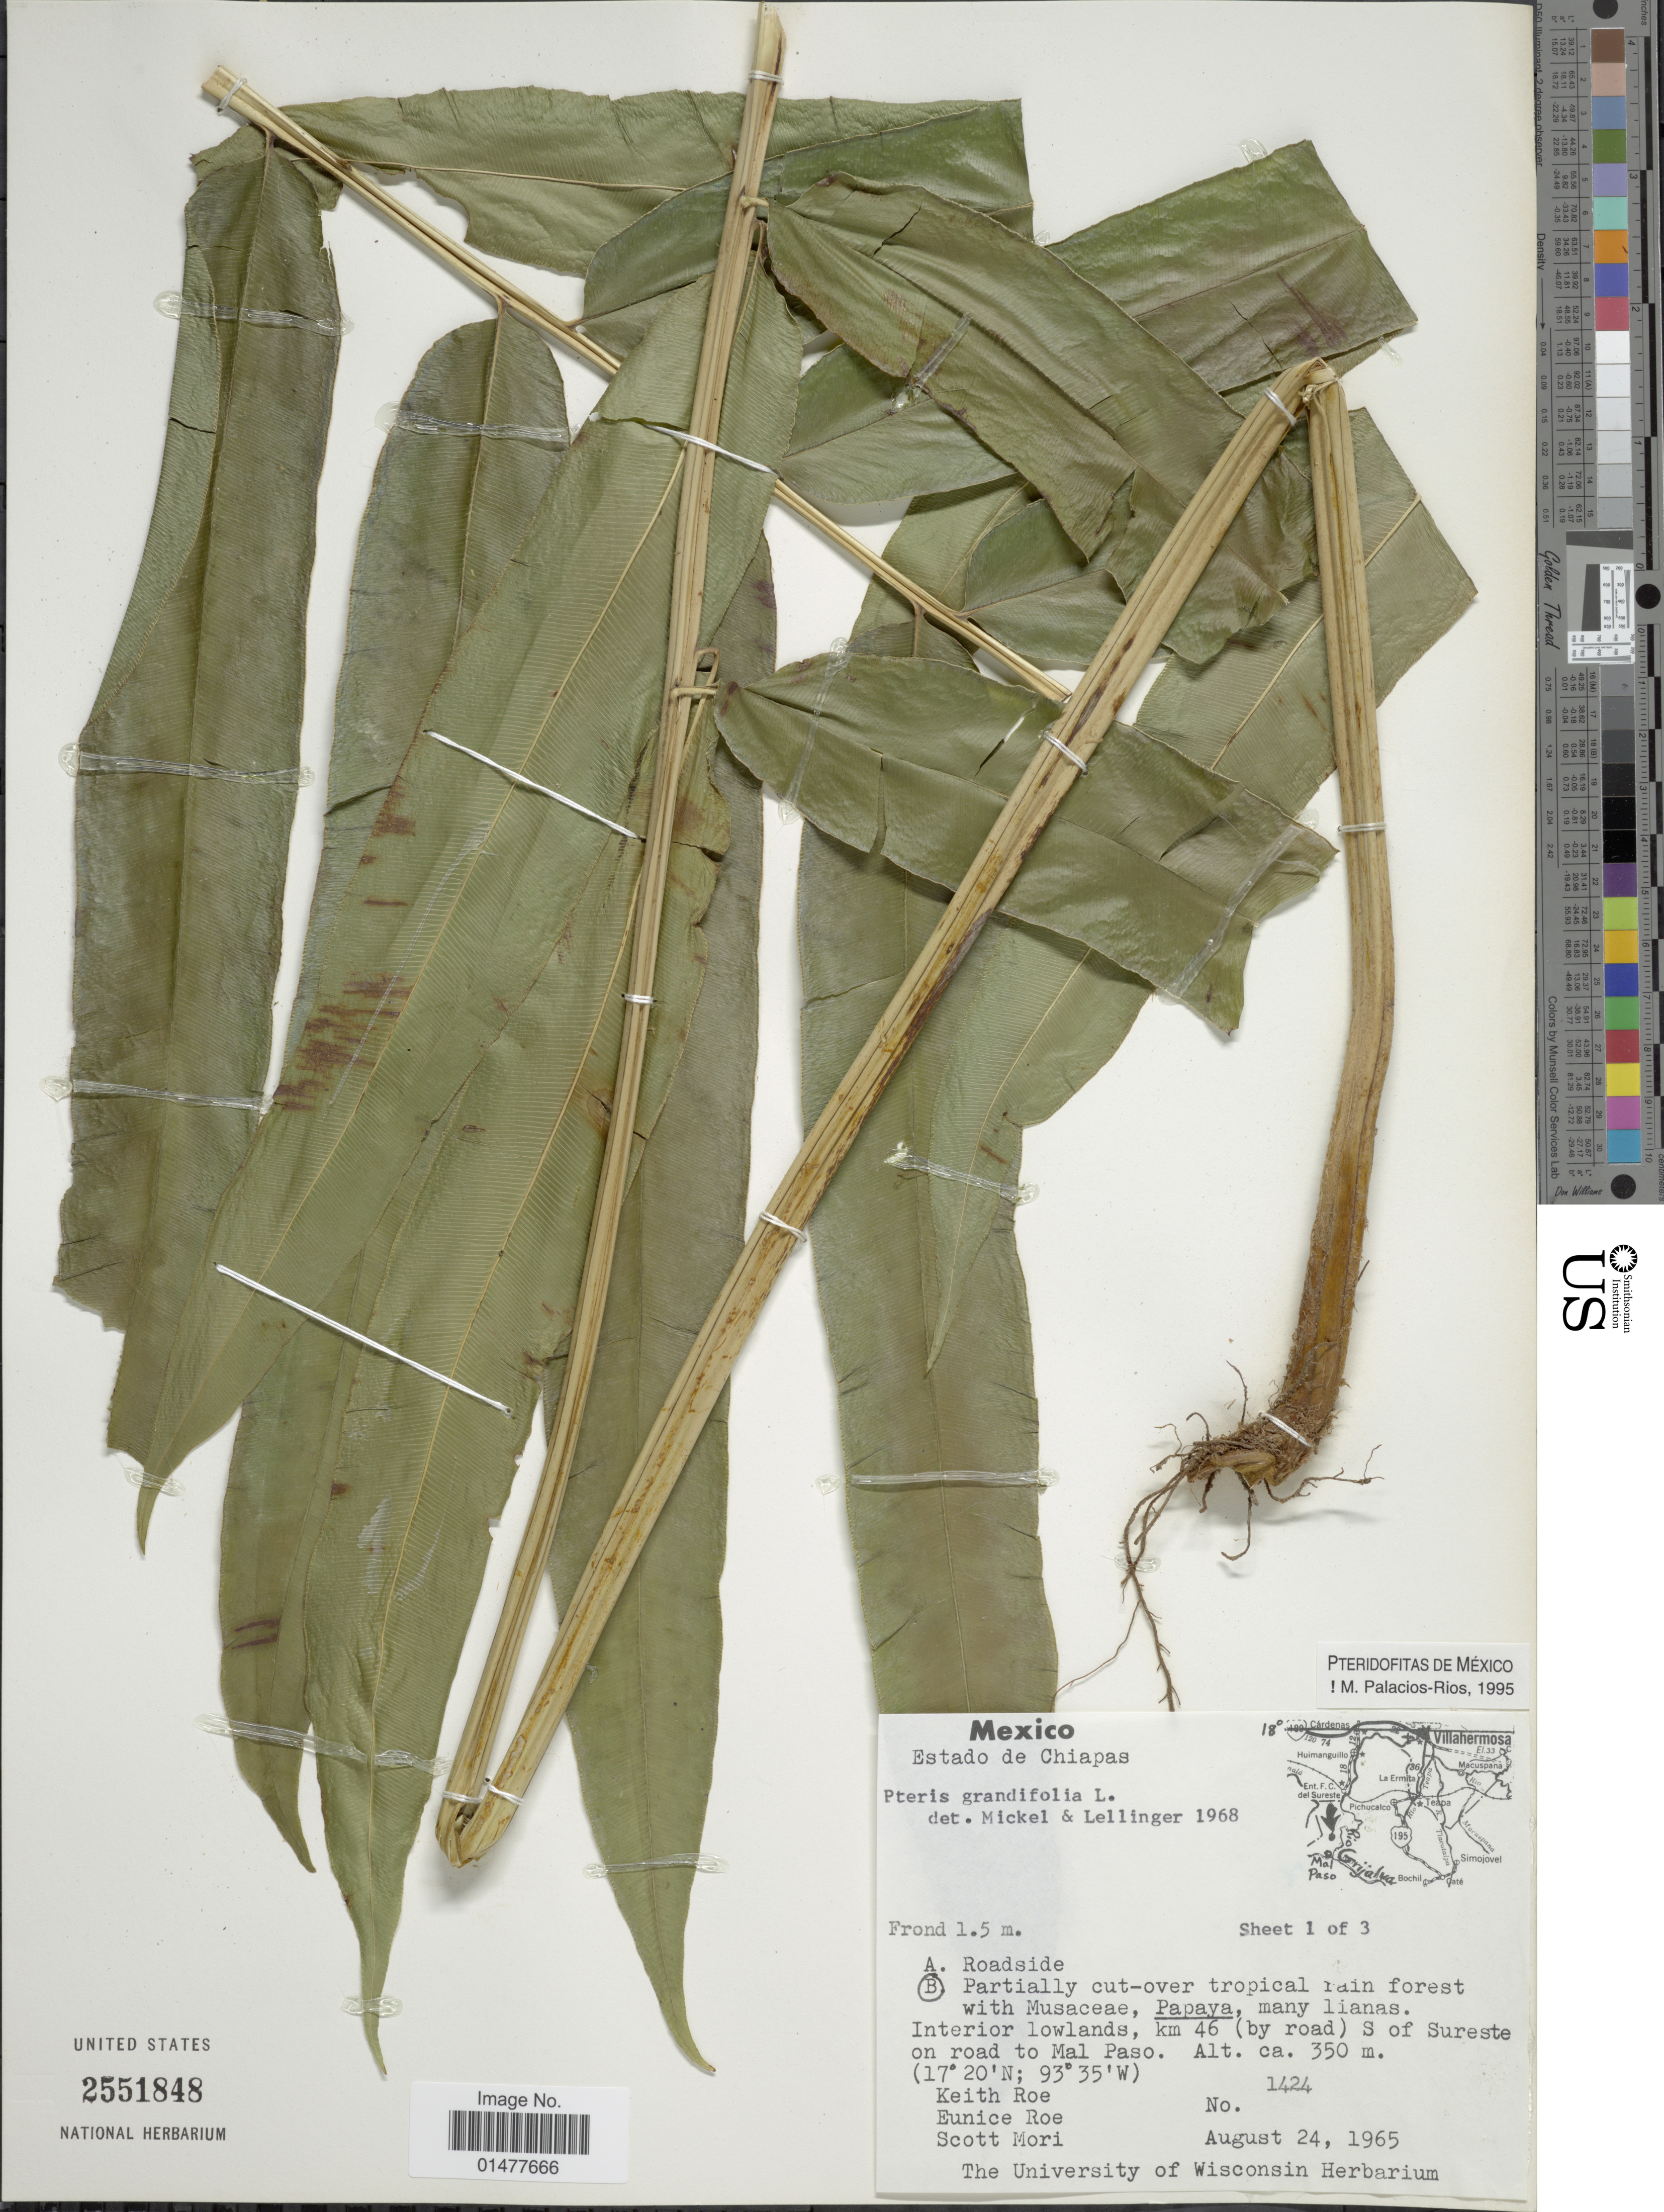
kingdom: Plantae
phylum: Tracheophyta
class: Polypodiopsida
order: Polypodiales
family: Pteridaceae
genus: Pteris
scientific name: Pteris grandifolia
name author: L.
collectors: K. E. Roe, E. Roe & S. Mori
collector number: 1424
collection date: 1965-08-24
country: Mexico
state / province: Chiapas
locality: Roadside, interior lowlands, km 46 (by road) S of Sureste on road to Mal Paso.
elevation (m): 350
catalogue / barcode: US 2551848